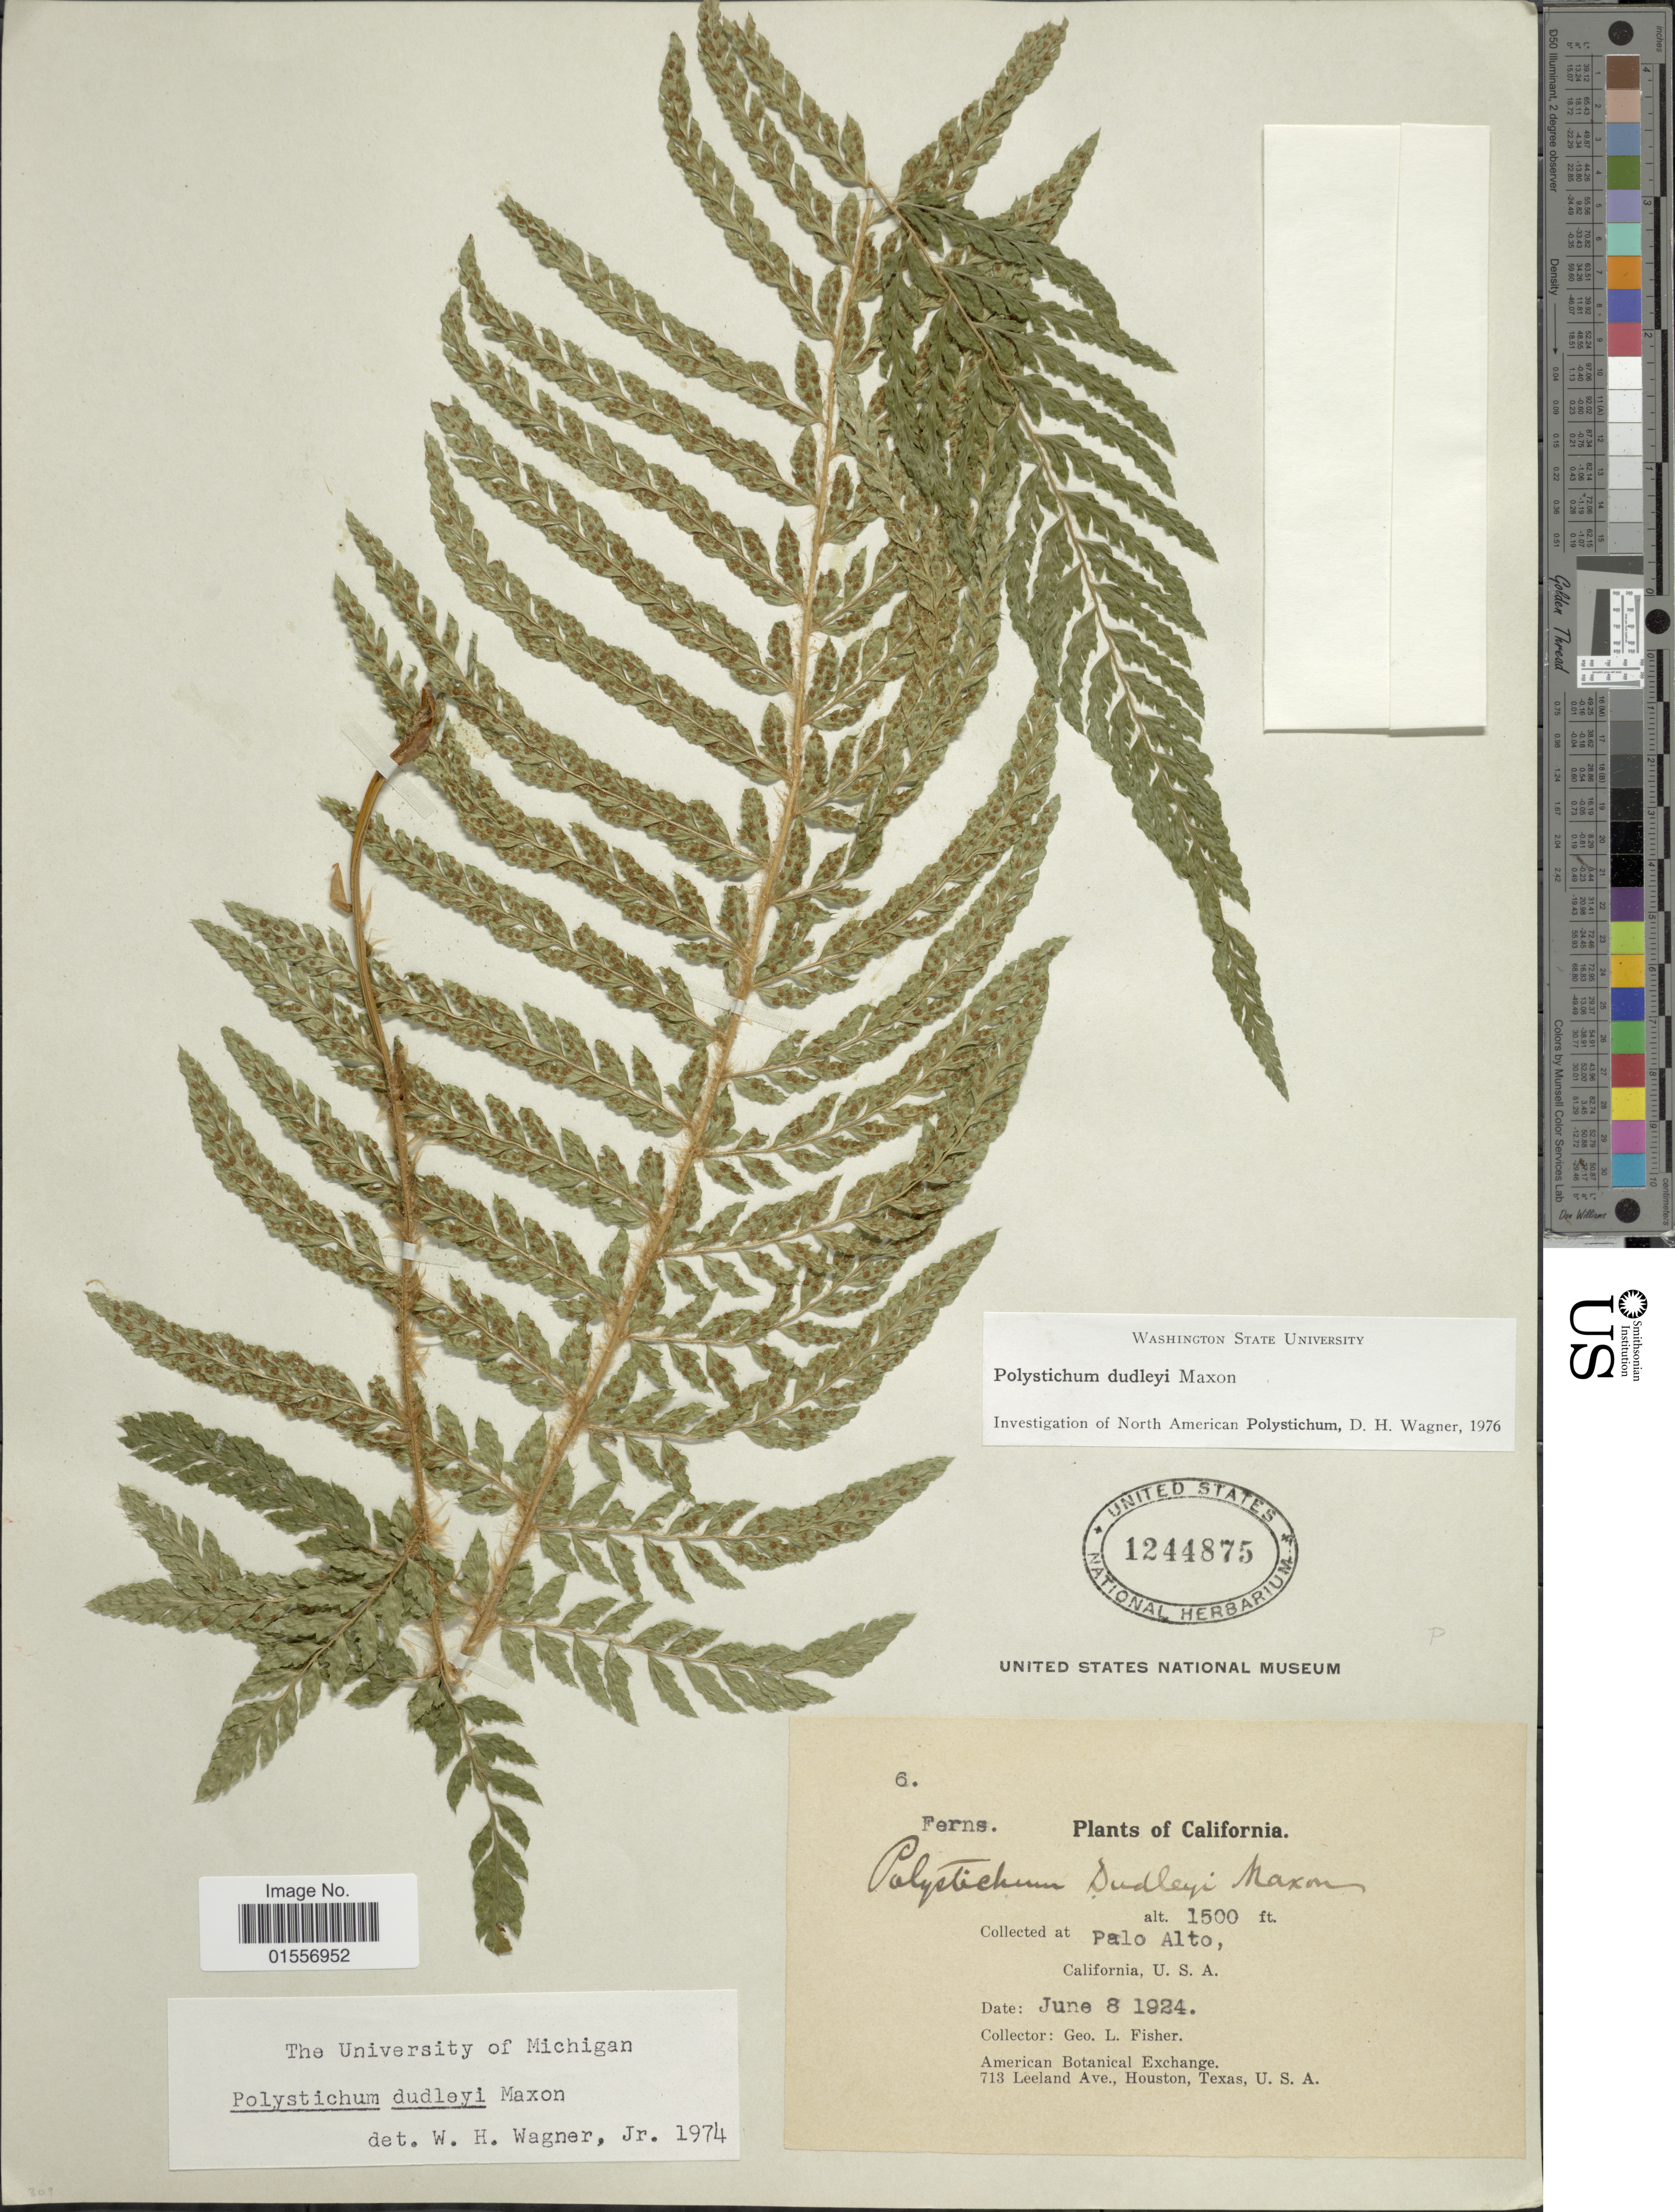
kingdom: Plantae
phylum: Tracheophyta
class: Polypodiopsida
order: Polypodiales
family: Dryopteridaceae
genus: Polystichum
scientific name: Polystichum dudleyi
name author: Maxon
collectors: G. L. Fisher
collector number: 6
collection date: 1924-06-08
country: United States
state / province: California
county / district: Santa Clara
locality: Palo Alto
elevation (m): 457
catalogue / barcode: US 1244875